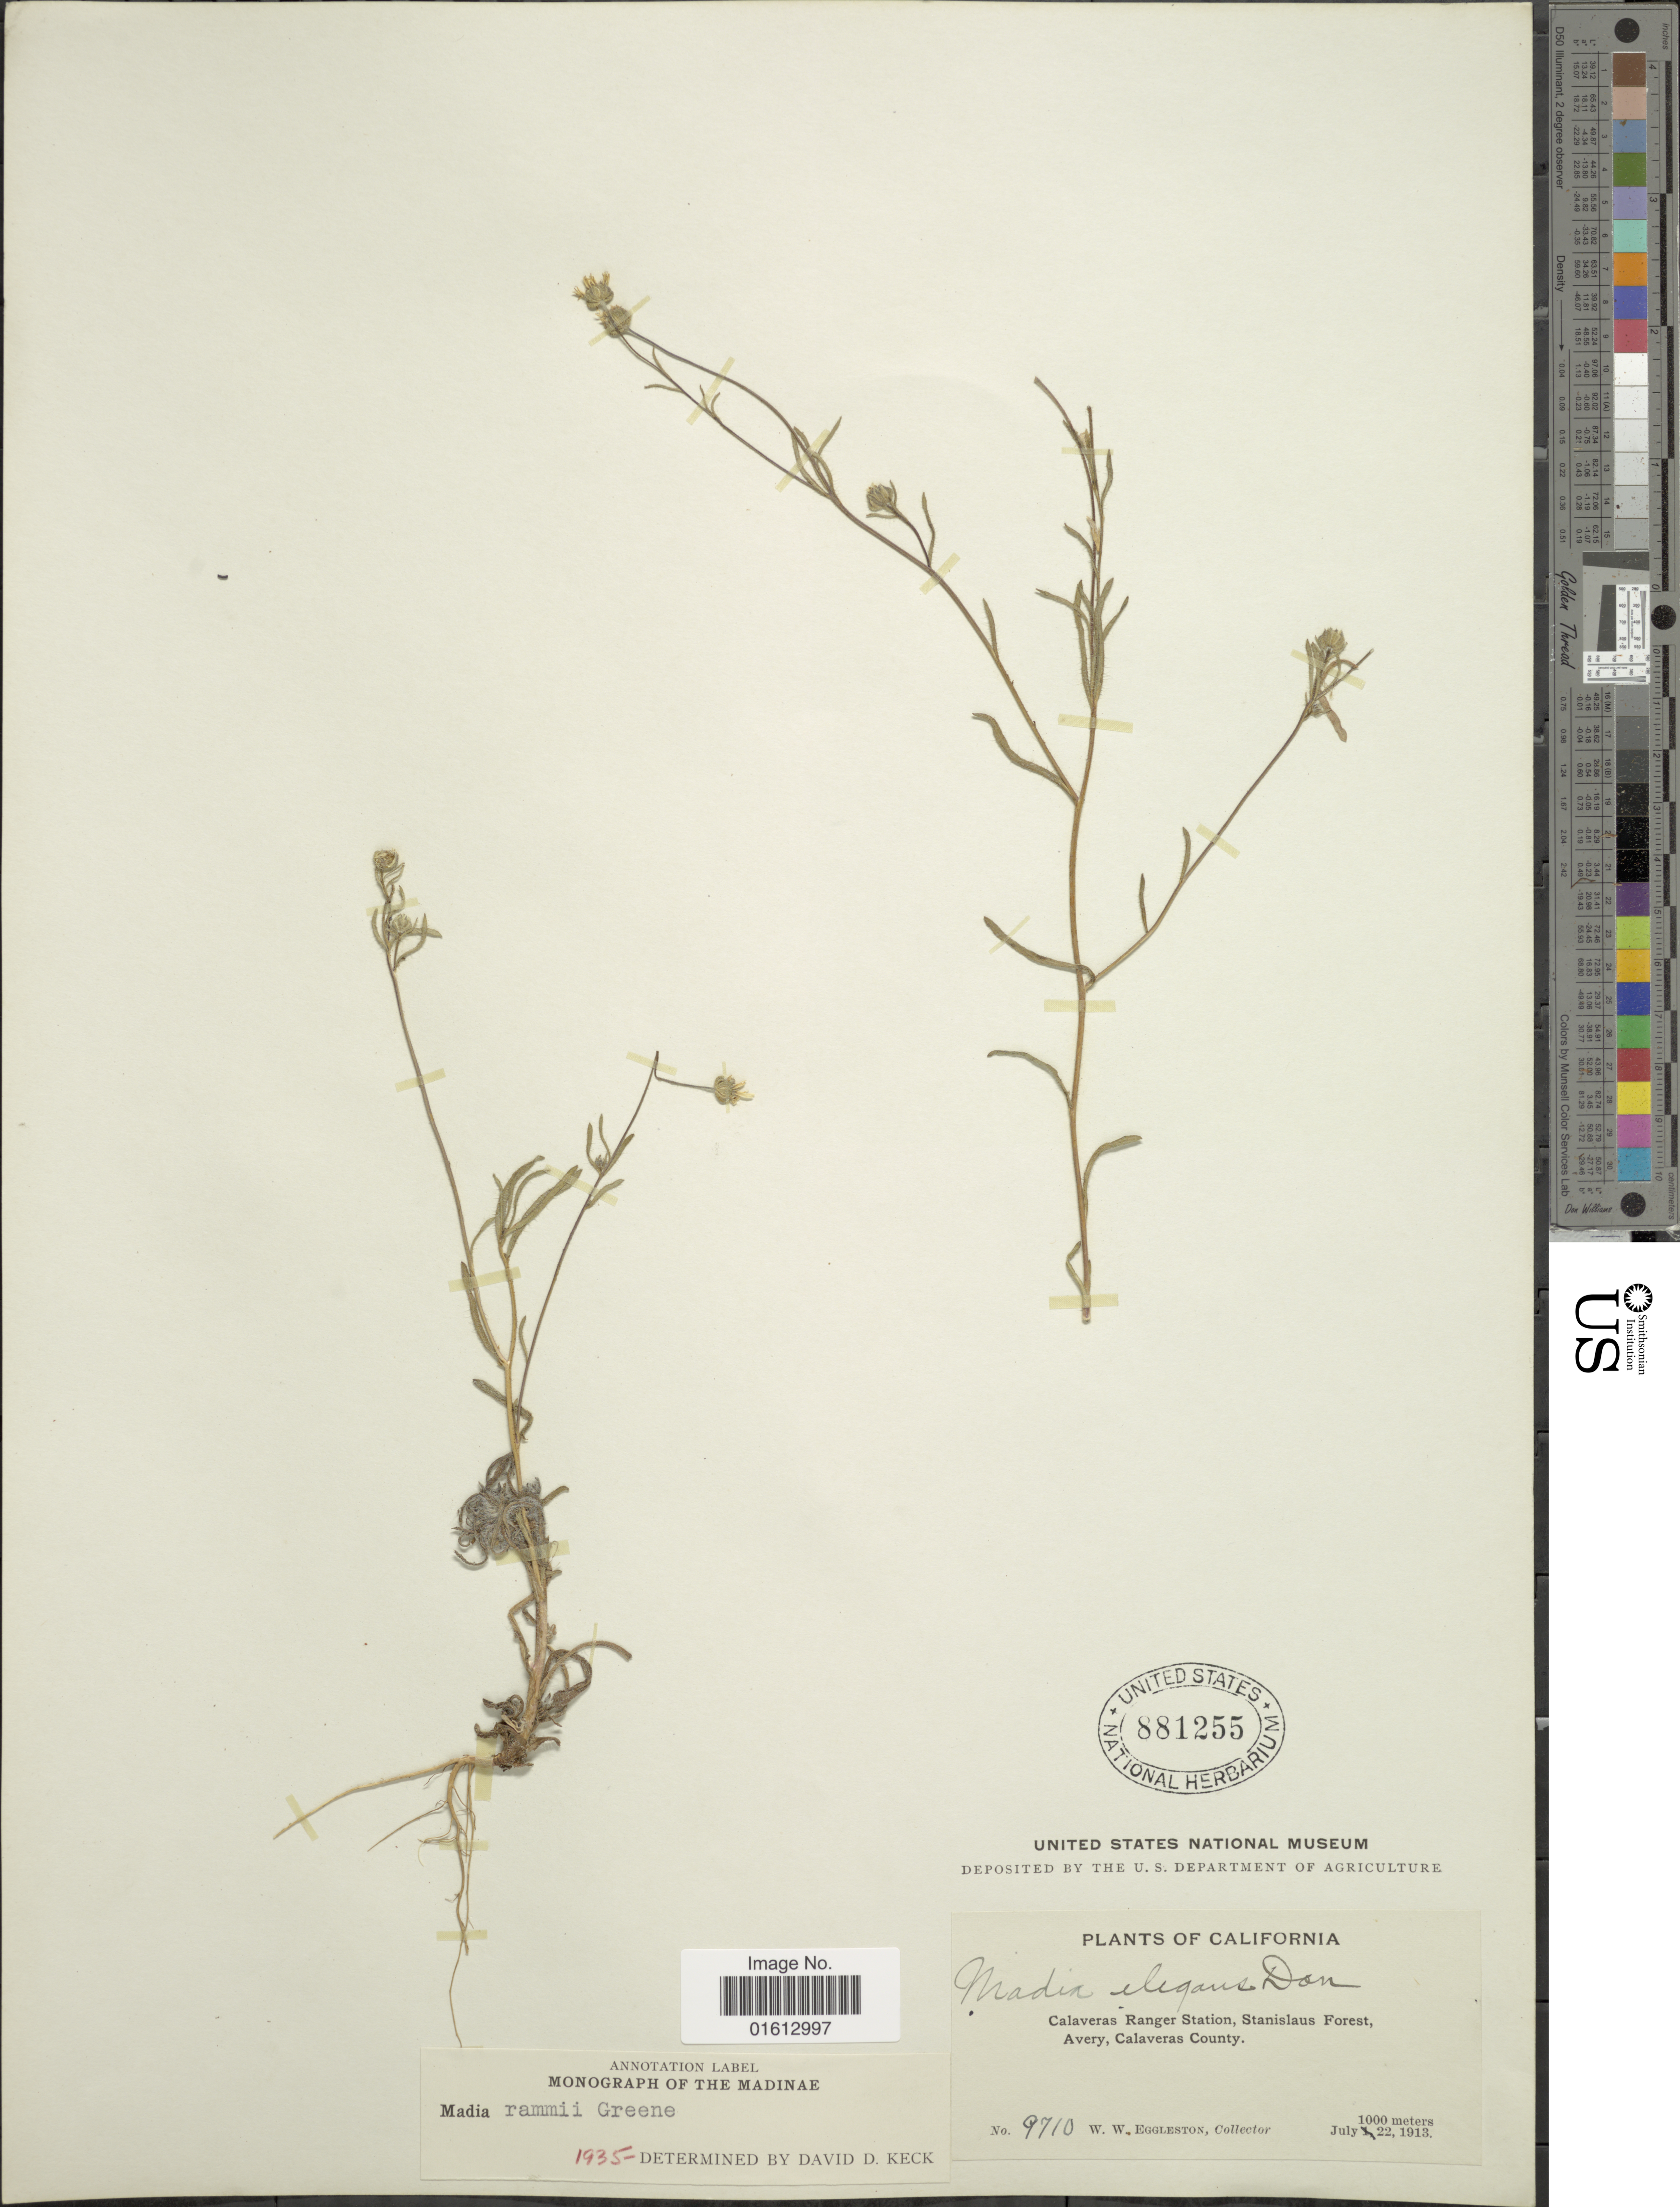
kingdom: Plantae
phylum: Tracheophyta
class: Magnoliopsida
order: Asterales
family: Asteraceae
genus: Madia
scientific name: Madia rammii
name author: Greene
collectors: W. W. Eggleston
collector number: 9710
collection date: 1913-07-22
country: United States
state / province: California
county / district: Calaveras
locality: California, Calaveras Ranger Station, Stanislaus Forest, Avery, Calaveras County.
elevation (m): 1000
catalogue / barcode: US 881255